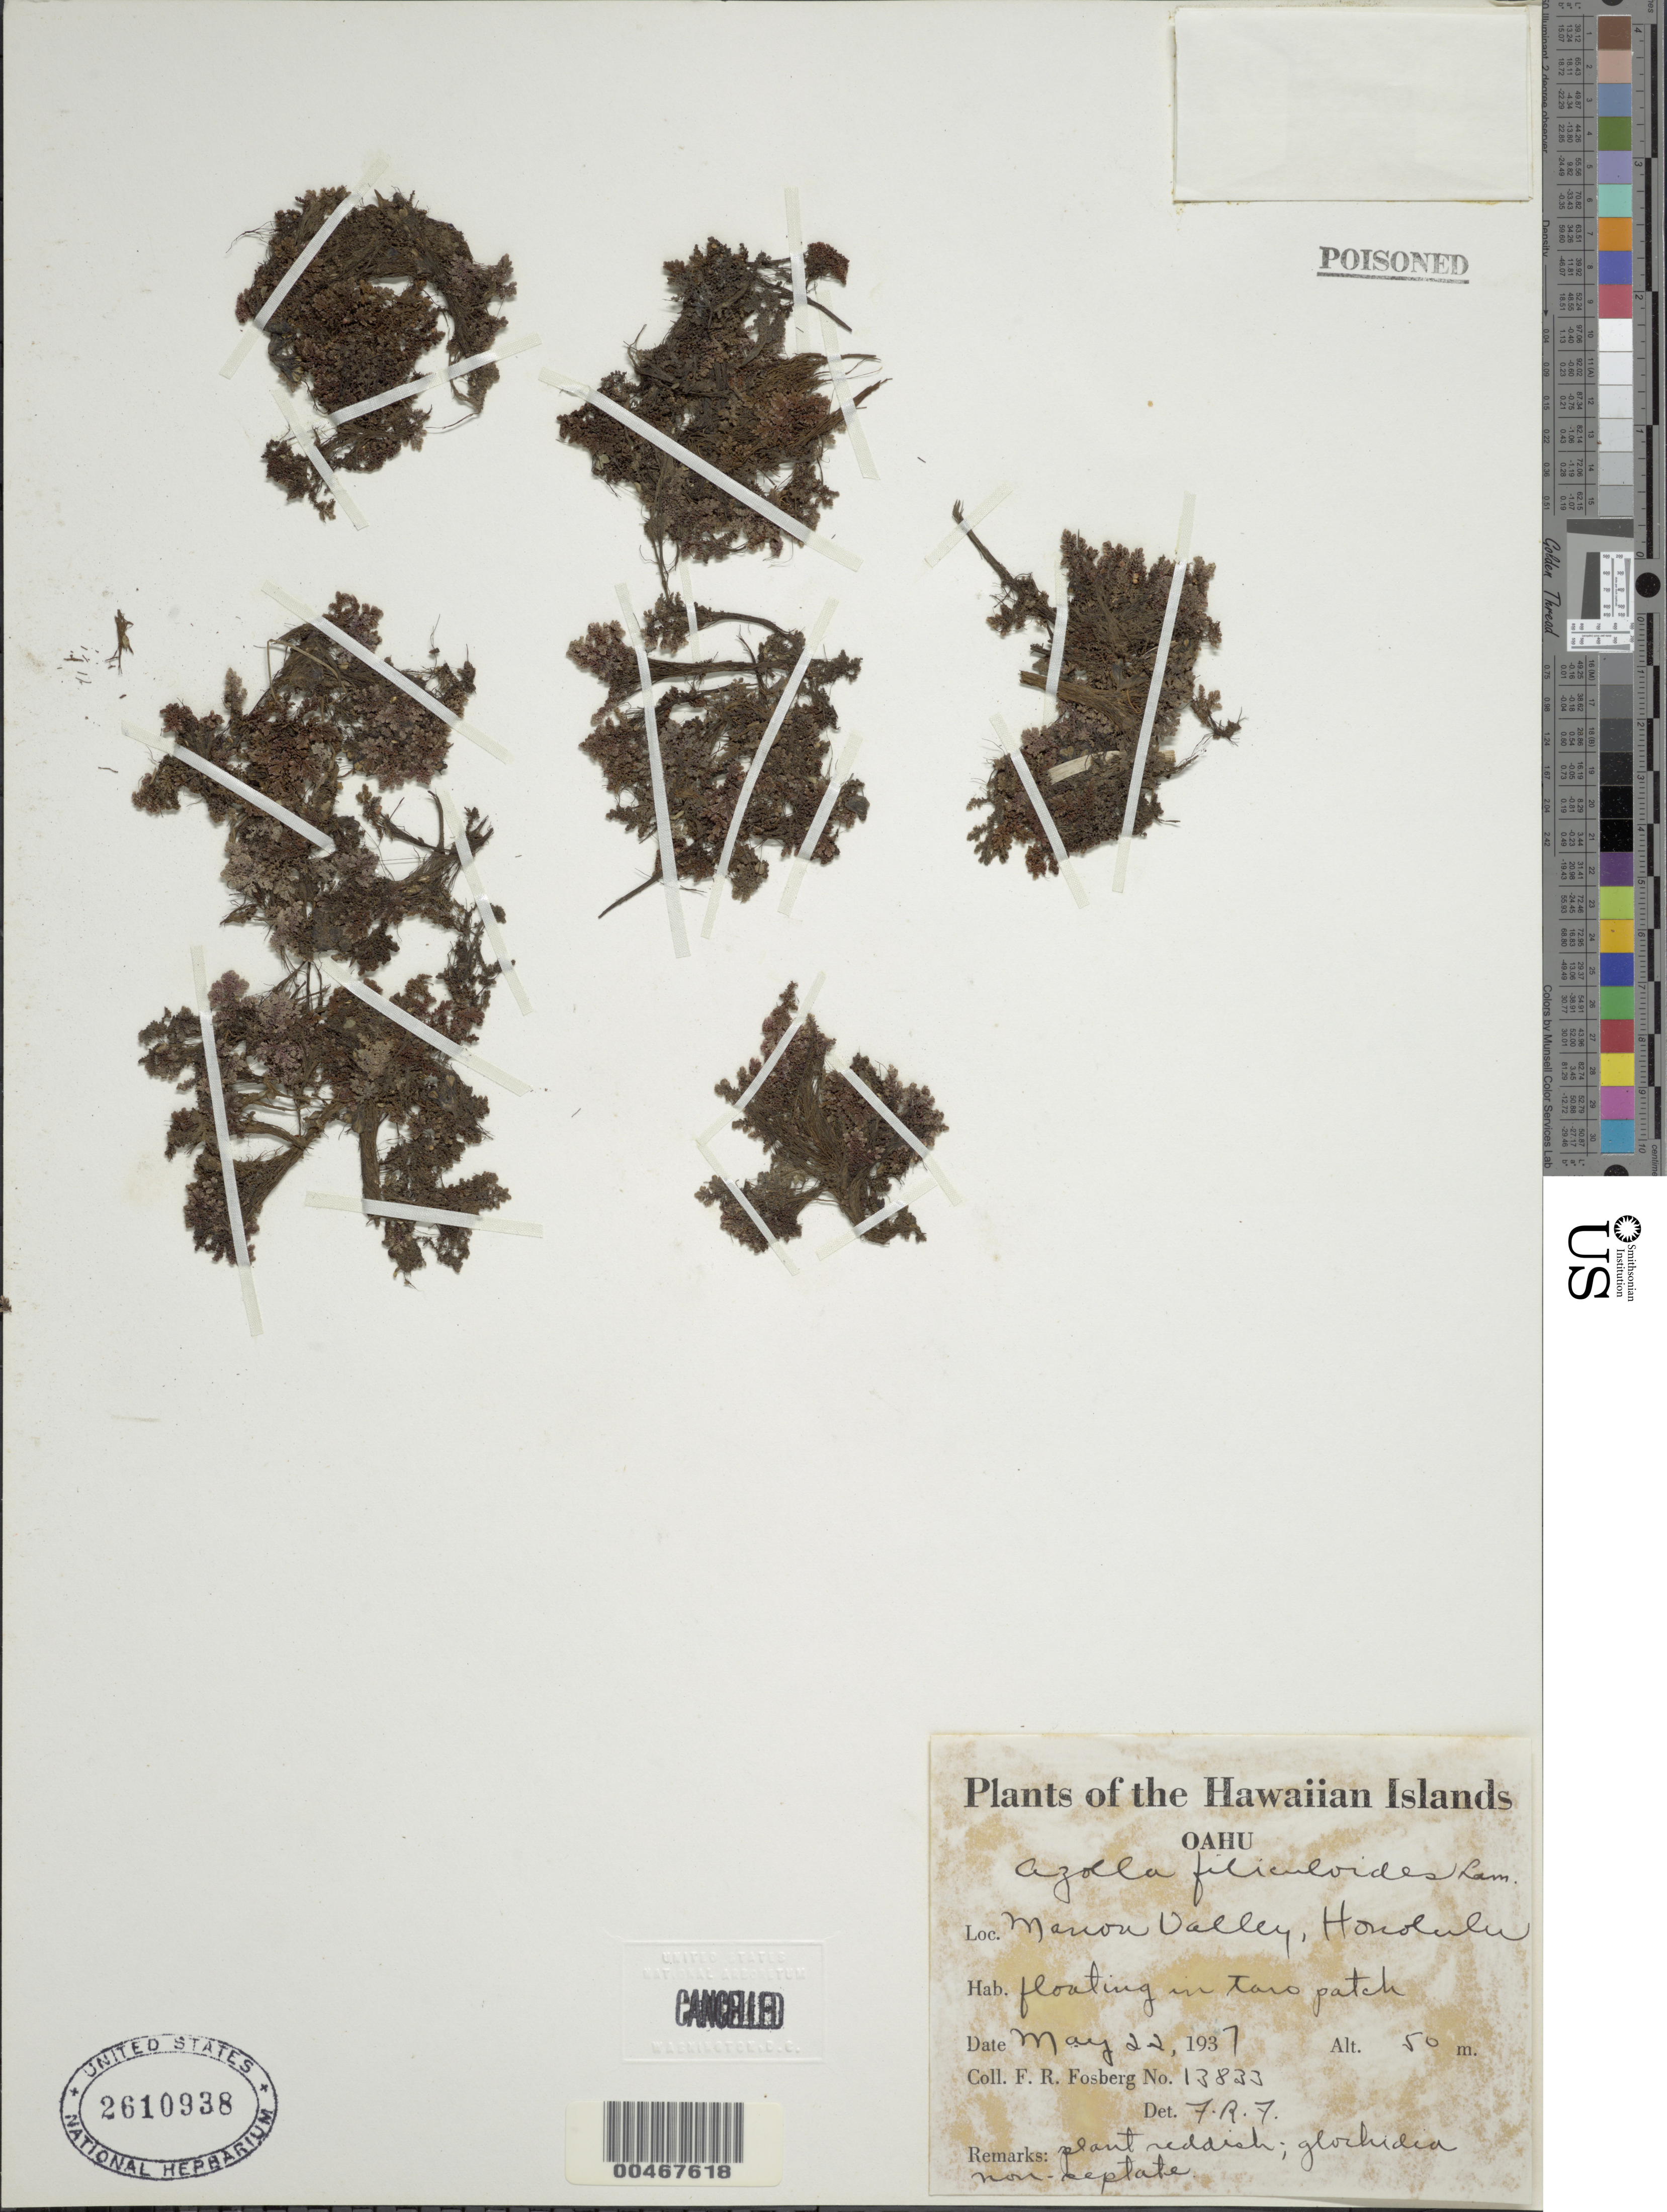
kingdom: Plantae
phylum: Tracheophyta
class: Polypodiopsida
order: Salviniales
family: Salviniaceae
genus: Azolla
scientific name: Azolla filiculoides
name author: Lam.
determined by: Fosberg, F. R.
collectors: F. R. Fosberg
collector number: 13833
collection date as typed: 22 May 1937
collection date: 1937-05-22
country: United States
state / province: Hawaii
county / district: Honolulu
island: Oahu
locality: Manoa Valley, Honolulu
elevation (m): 50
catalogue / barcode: US 2610938